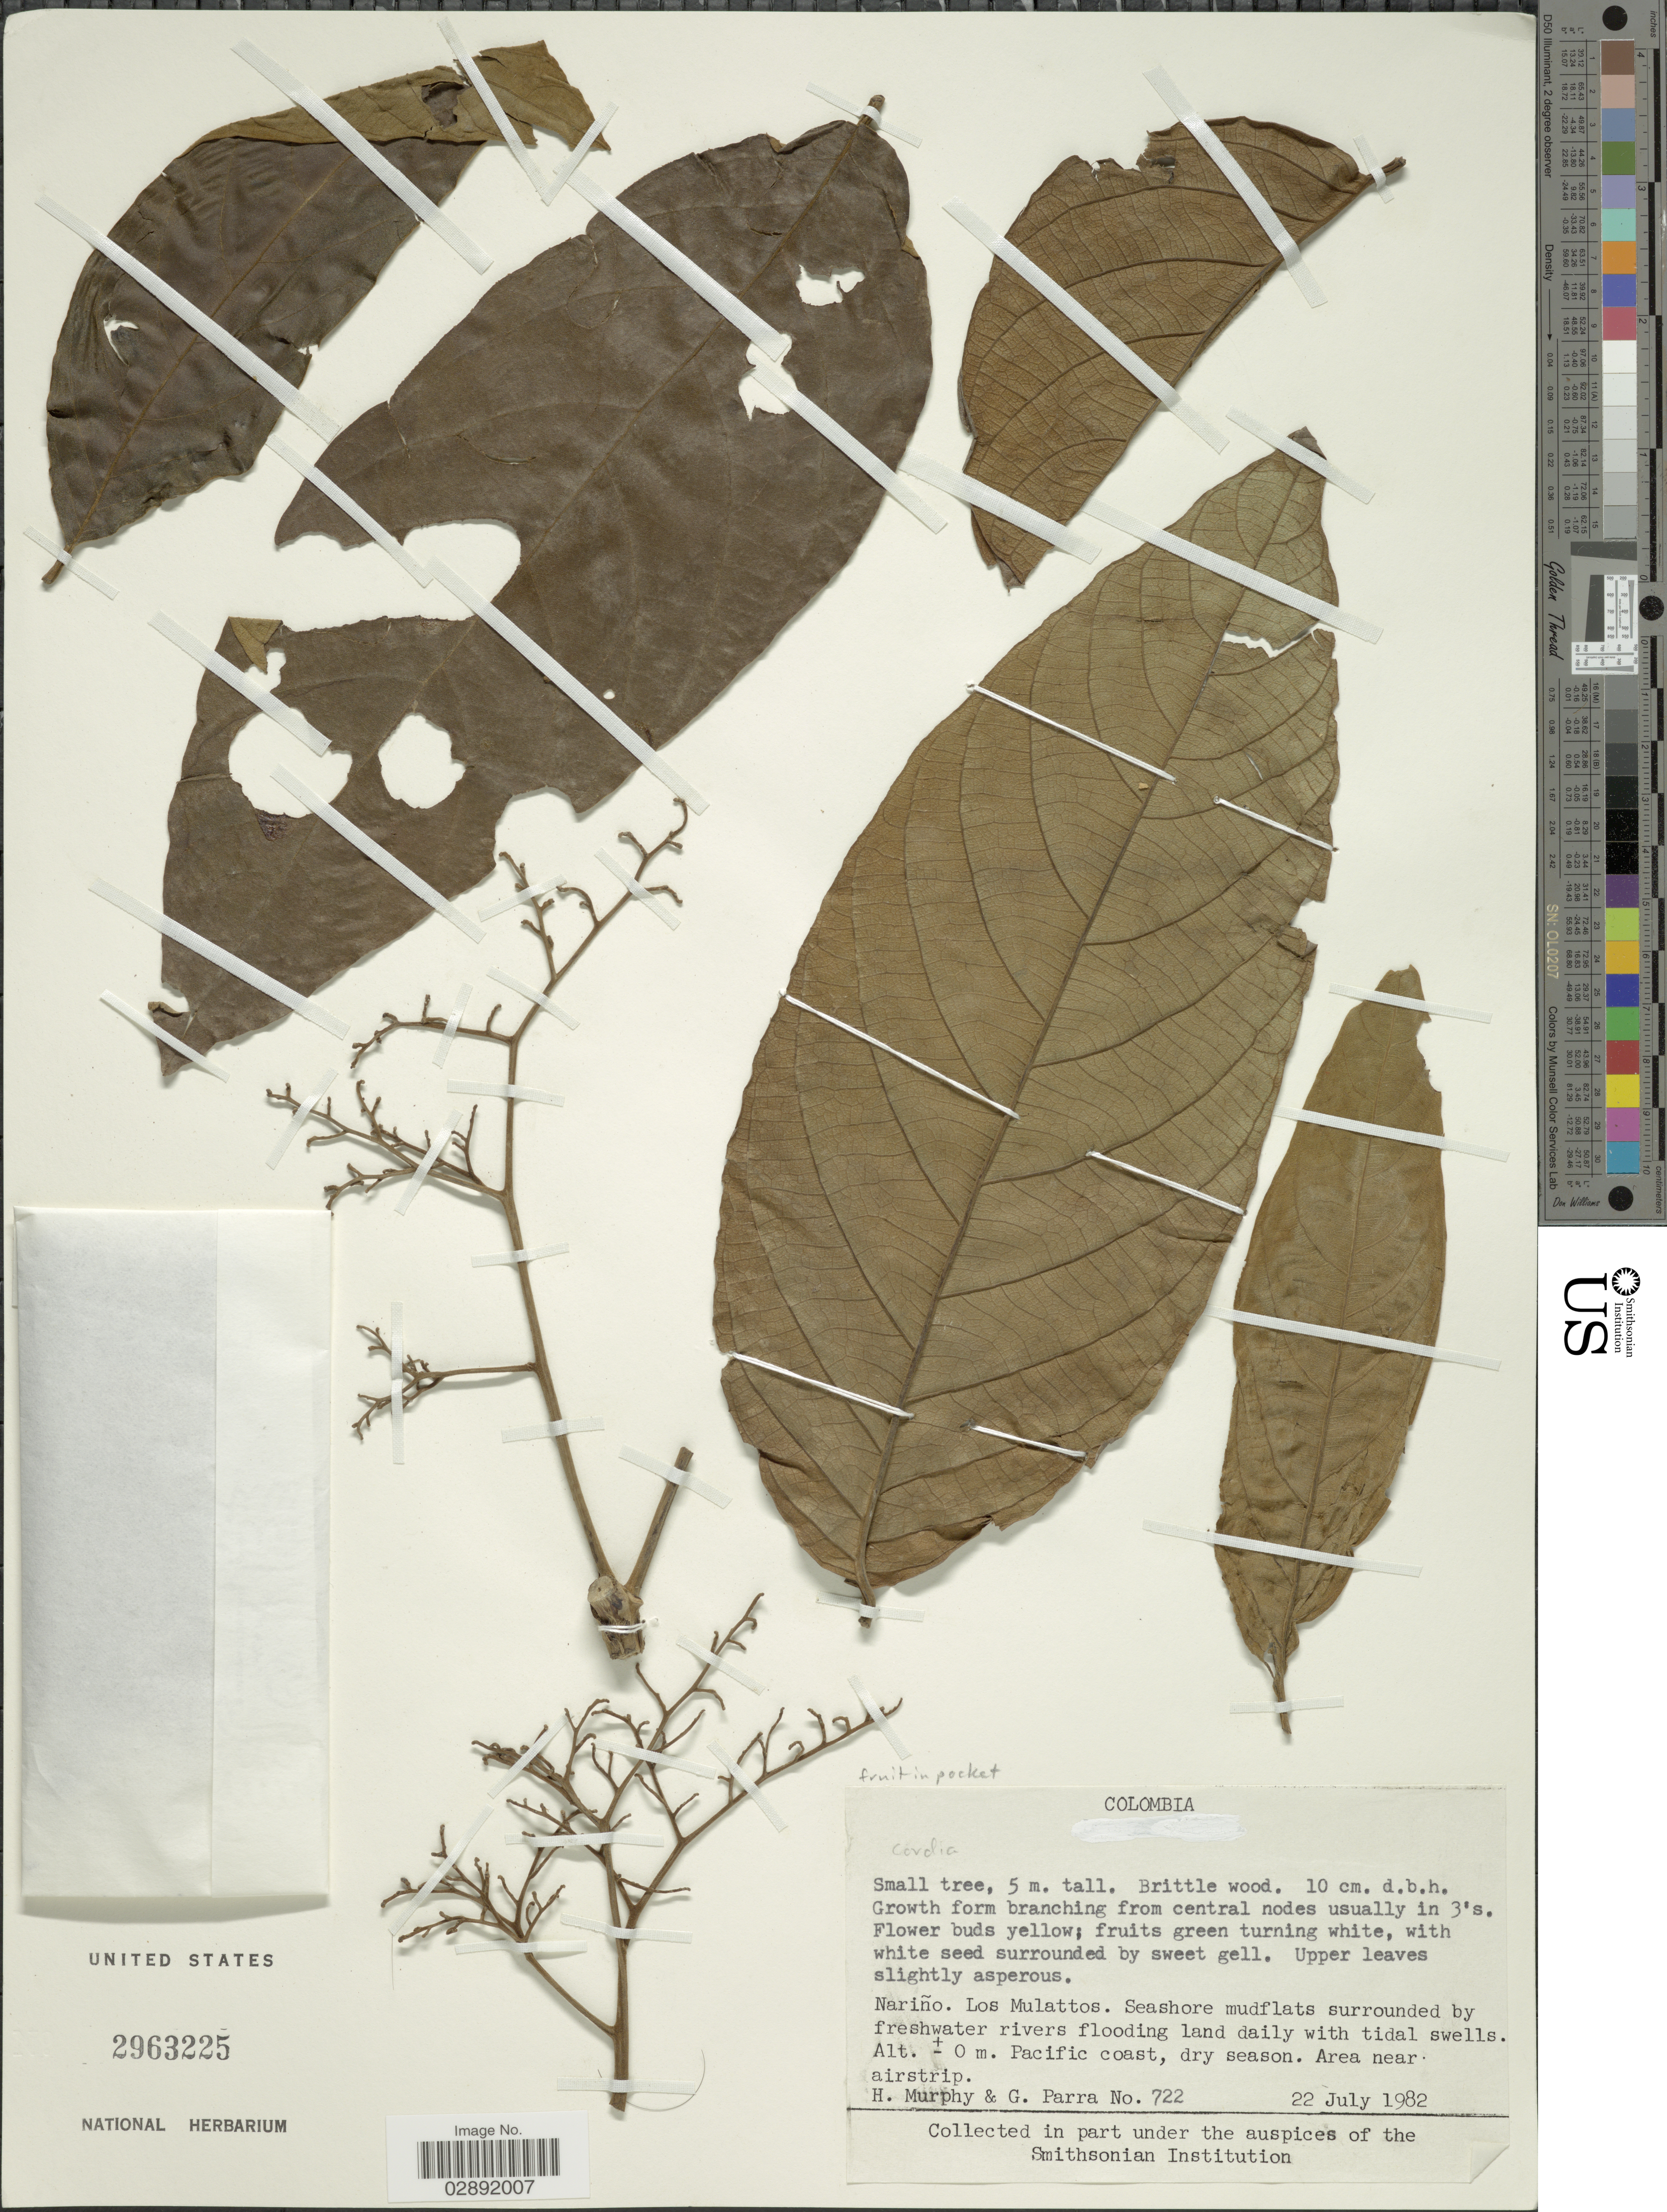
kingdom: Plantae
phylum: Tracheophyta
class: Magnoliopsida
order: Boraginales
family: Cordiaceae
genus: Cordia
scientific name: Cordia sp.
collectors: H. Murphy & G. Parra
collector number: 722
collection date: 1982-07-22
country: Colombia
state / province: Nariño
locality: Los Mulattos.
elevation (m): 0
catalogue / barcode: US 2963225